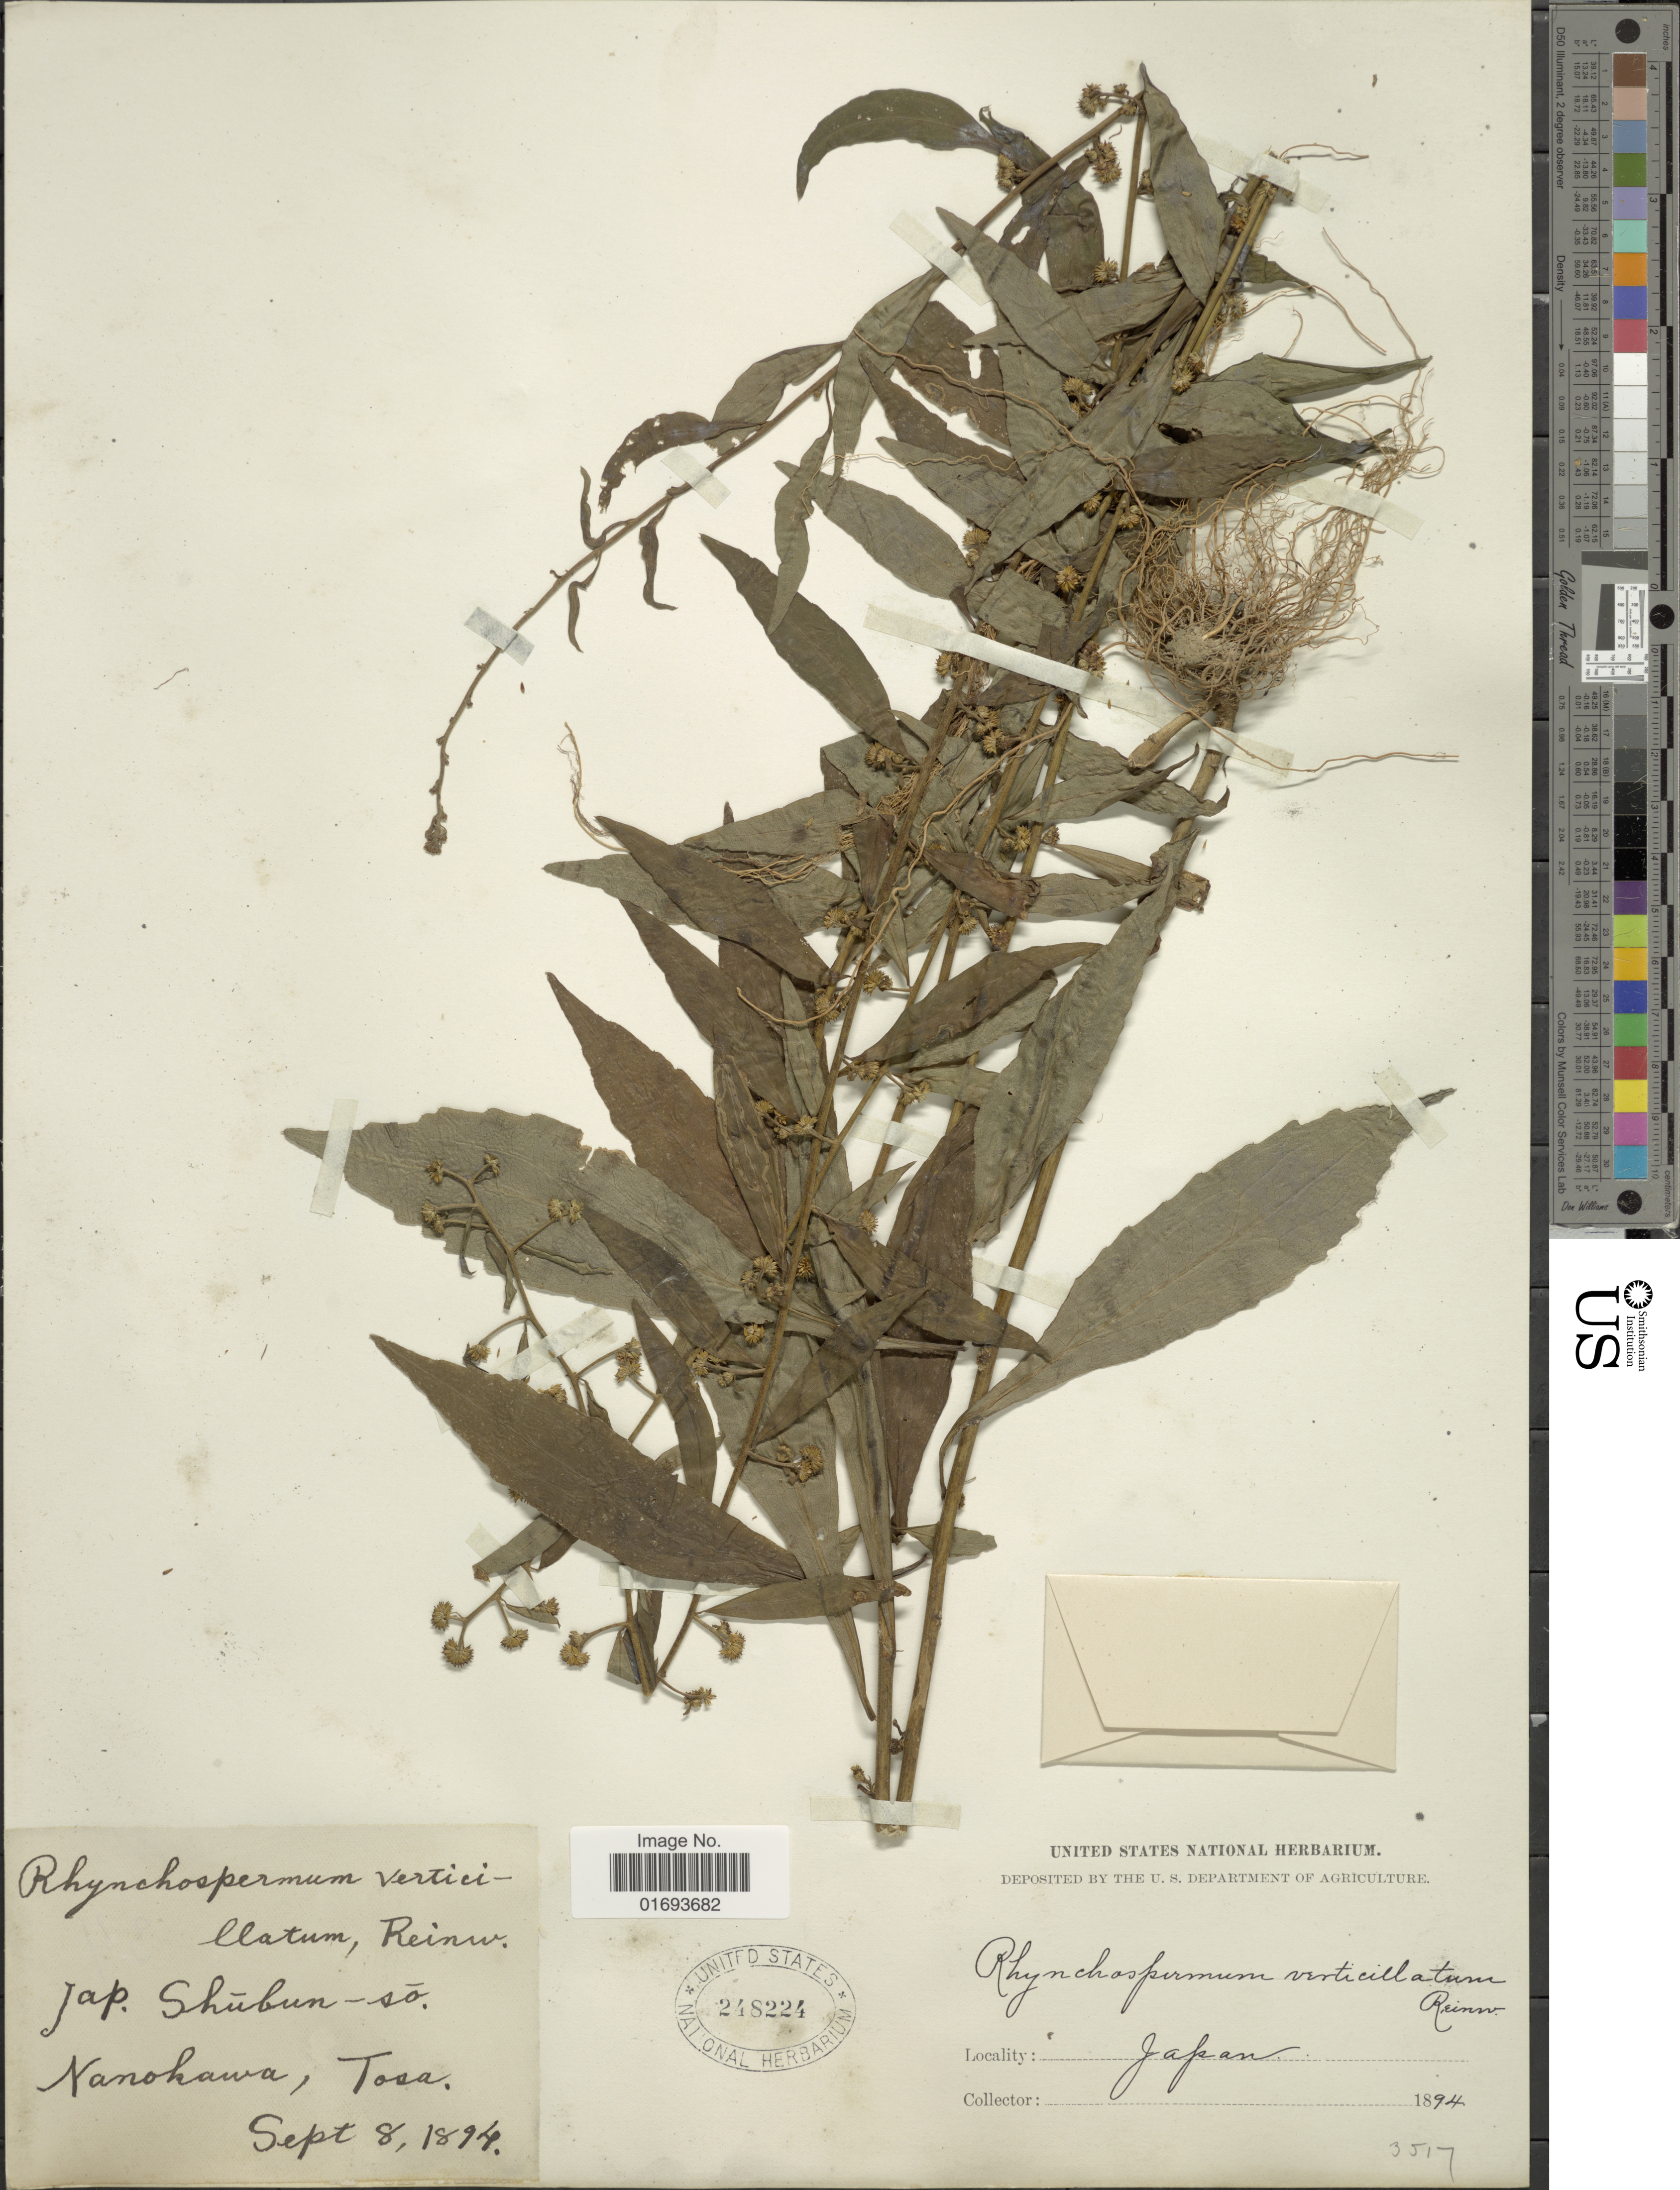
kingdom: Plantae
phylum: Tracheophyta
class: Magnoliopsida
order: Asterales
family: Asteraceae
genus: Rhynchospermum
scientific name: Rhynchospermum verticillatum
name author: Reinw.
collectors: T. Nanokawa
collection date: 1894-09-08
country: Japan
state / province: Koti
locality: Nanokawa, Tosa.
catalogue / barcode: US 248224